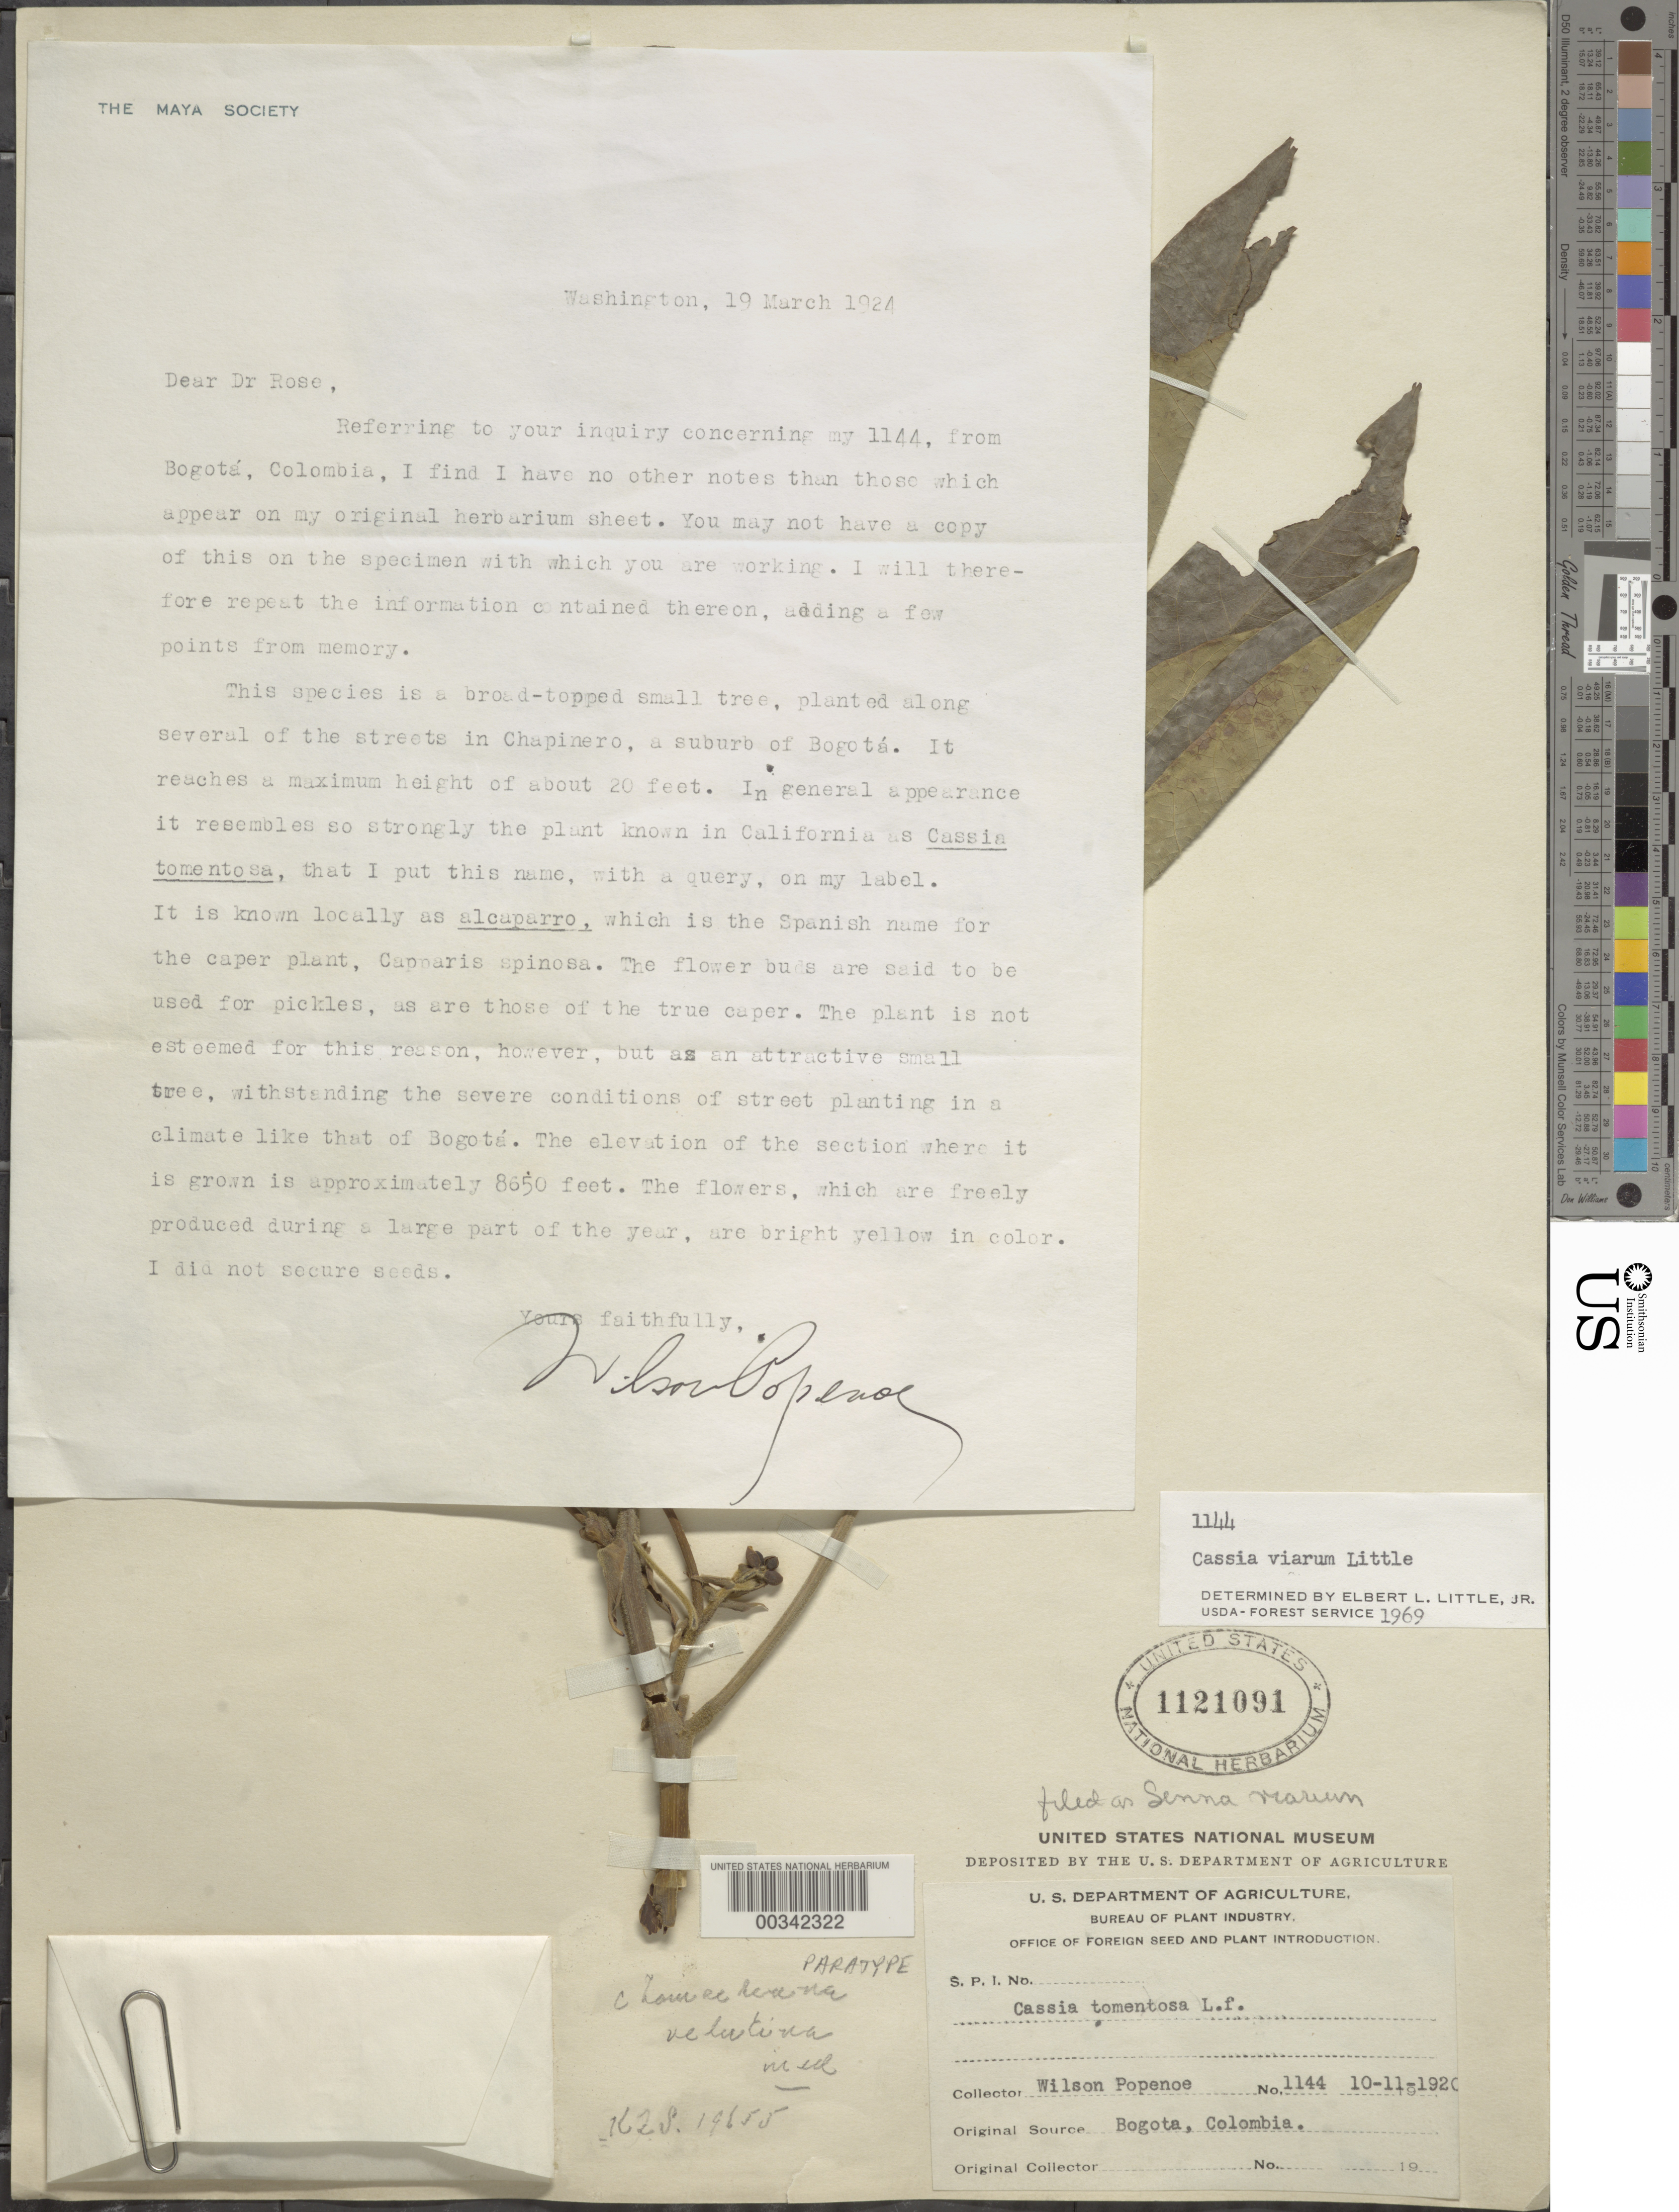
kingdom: Plantae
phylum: Tracheophyta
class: Magnoliopsida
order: Fabales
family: Fabaceae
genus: Senna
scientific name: Senna viarum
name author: (Little) H.S. Irwin & Barneby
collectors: W. Popenoe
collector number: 1144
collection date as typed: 10 Nov 1920 or 11 Oct 1920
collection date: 1920-10-11 or 1920-11-10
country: Colombia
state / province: Bogota D.C. / Cundinamarca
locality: Bogota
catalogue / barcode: US 1121091